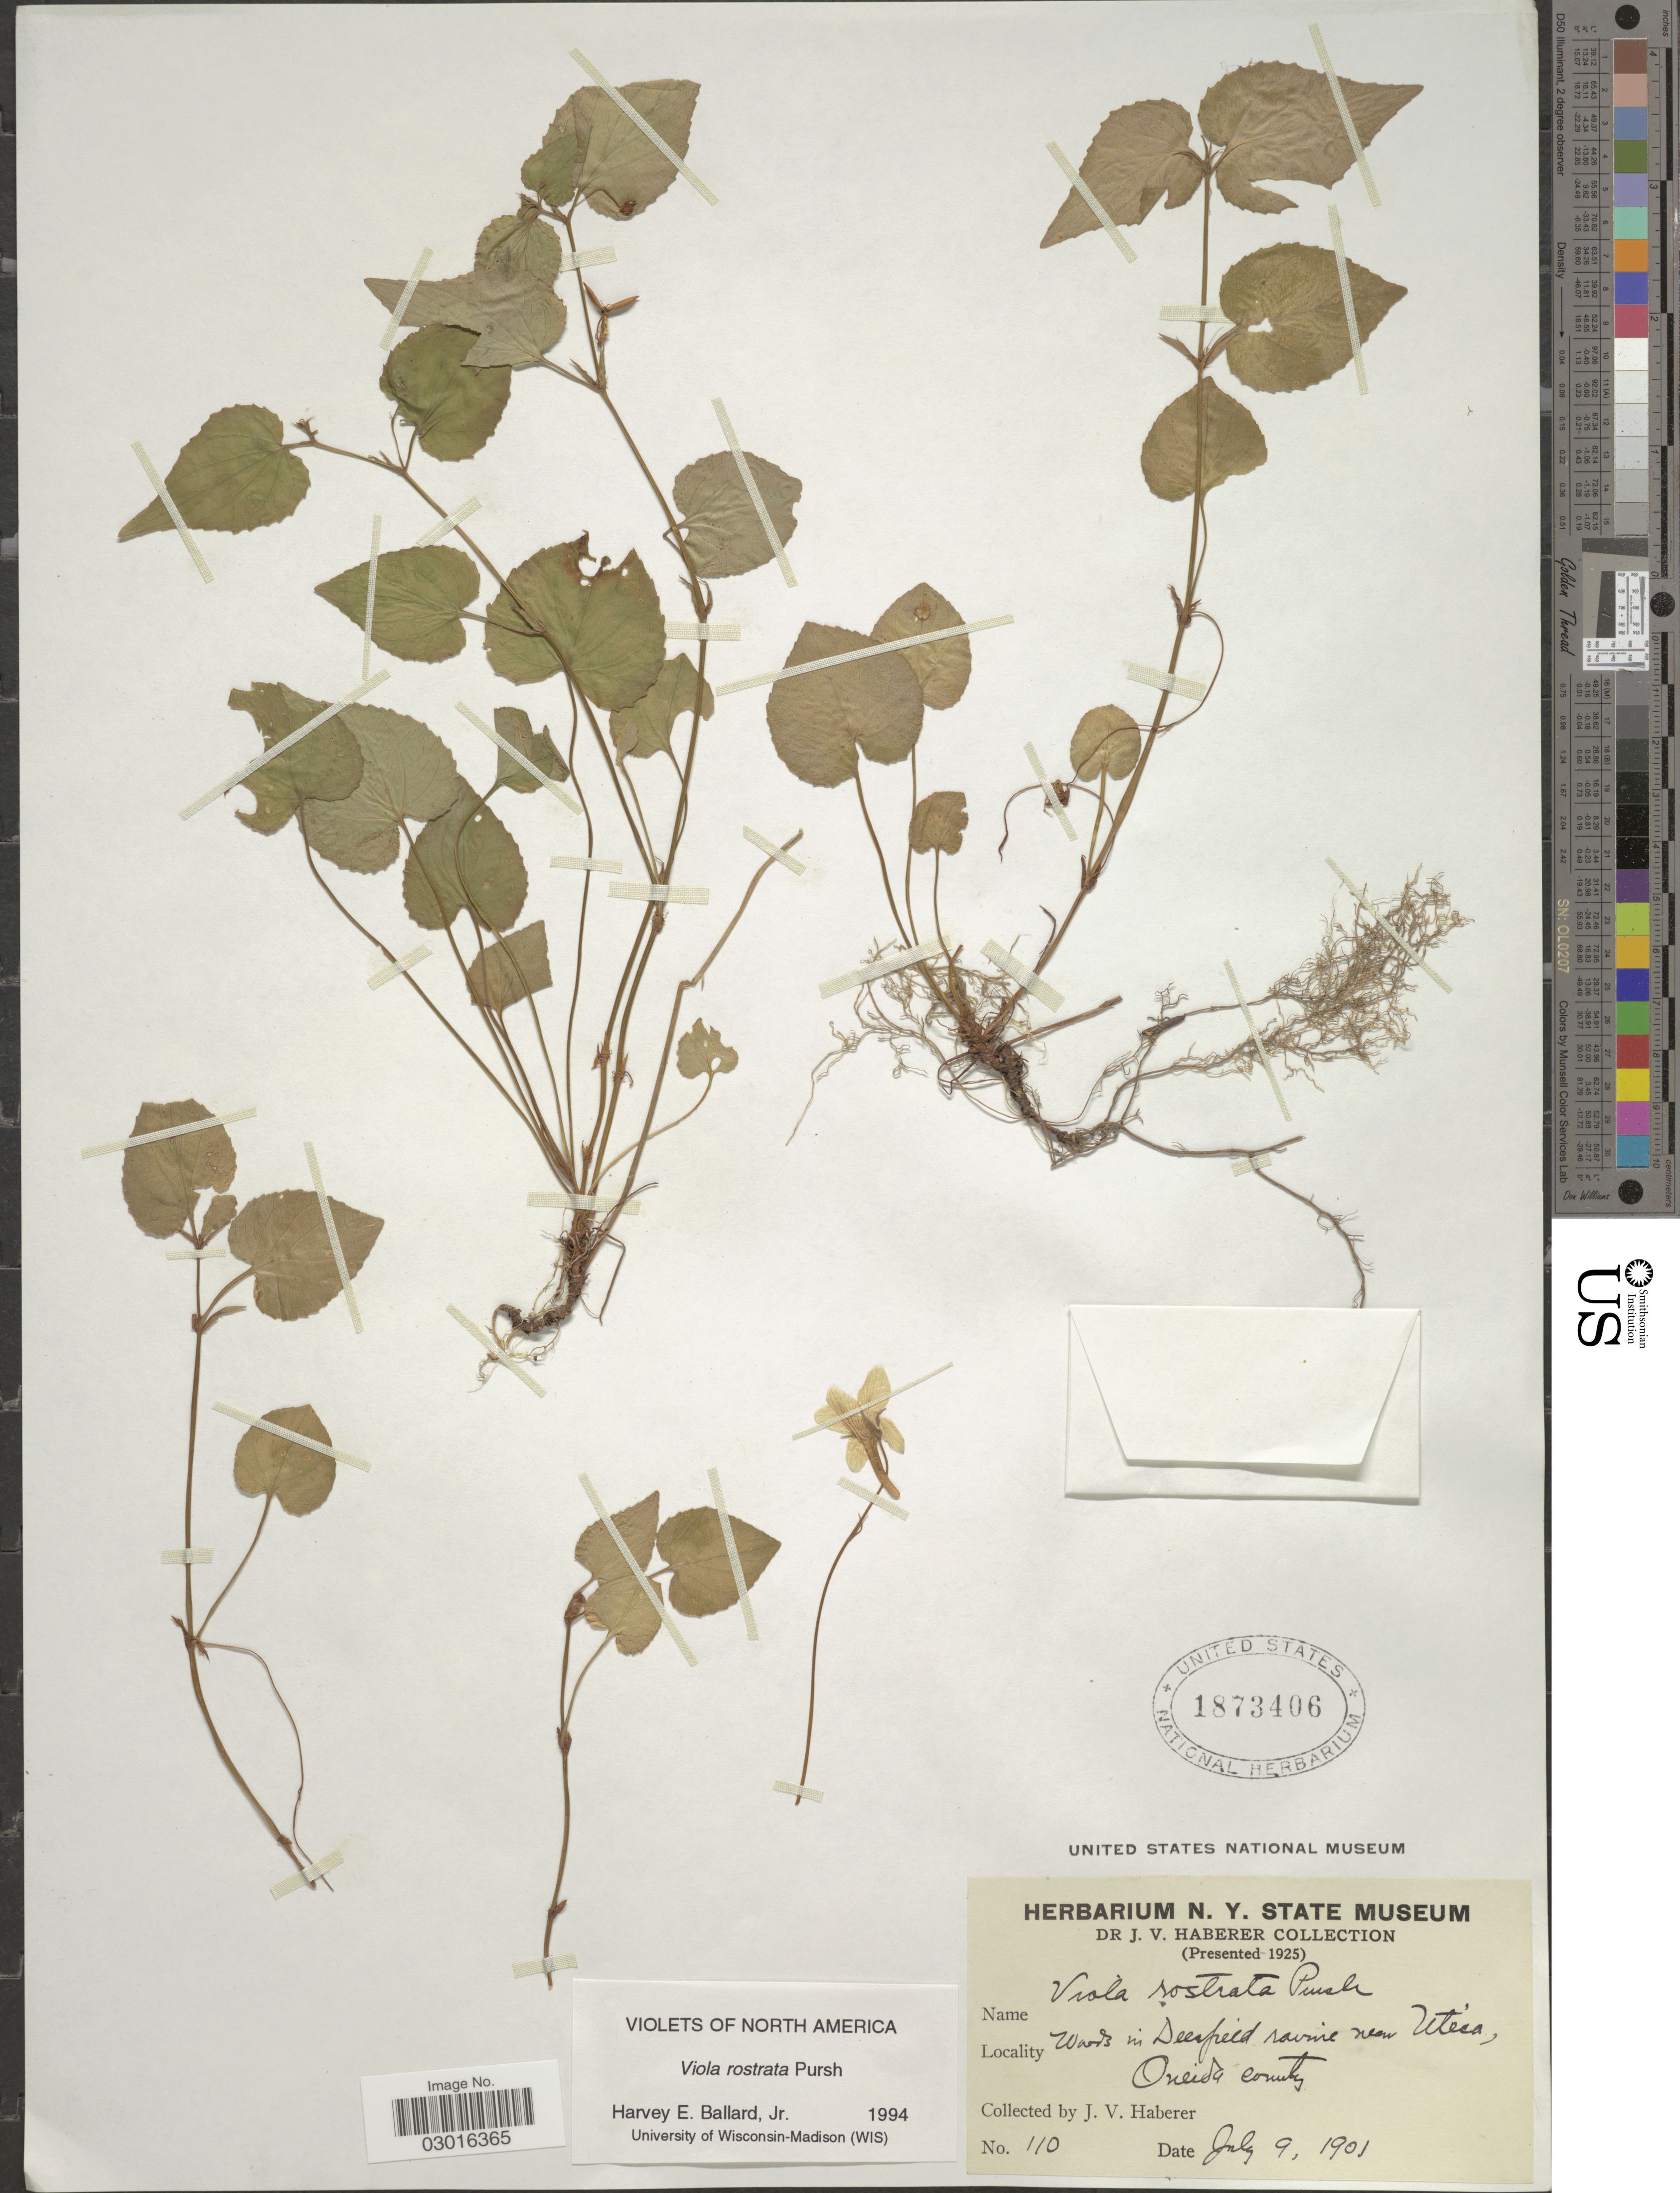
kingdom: Plantae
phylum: Tracheophyta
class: Magnoliopsida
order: Malpighiales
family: Violaceae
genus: Viola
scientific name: Viola rostrata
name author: Pursh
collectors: J. V. Haberer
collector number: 110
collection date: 1901-07-09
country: United States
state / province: New York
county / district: Oneida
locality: Woods in Deerfield ravine near Utica, Oneida county.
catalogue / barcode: US 1873406